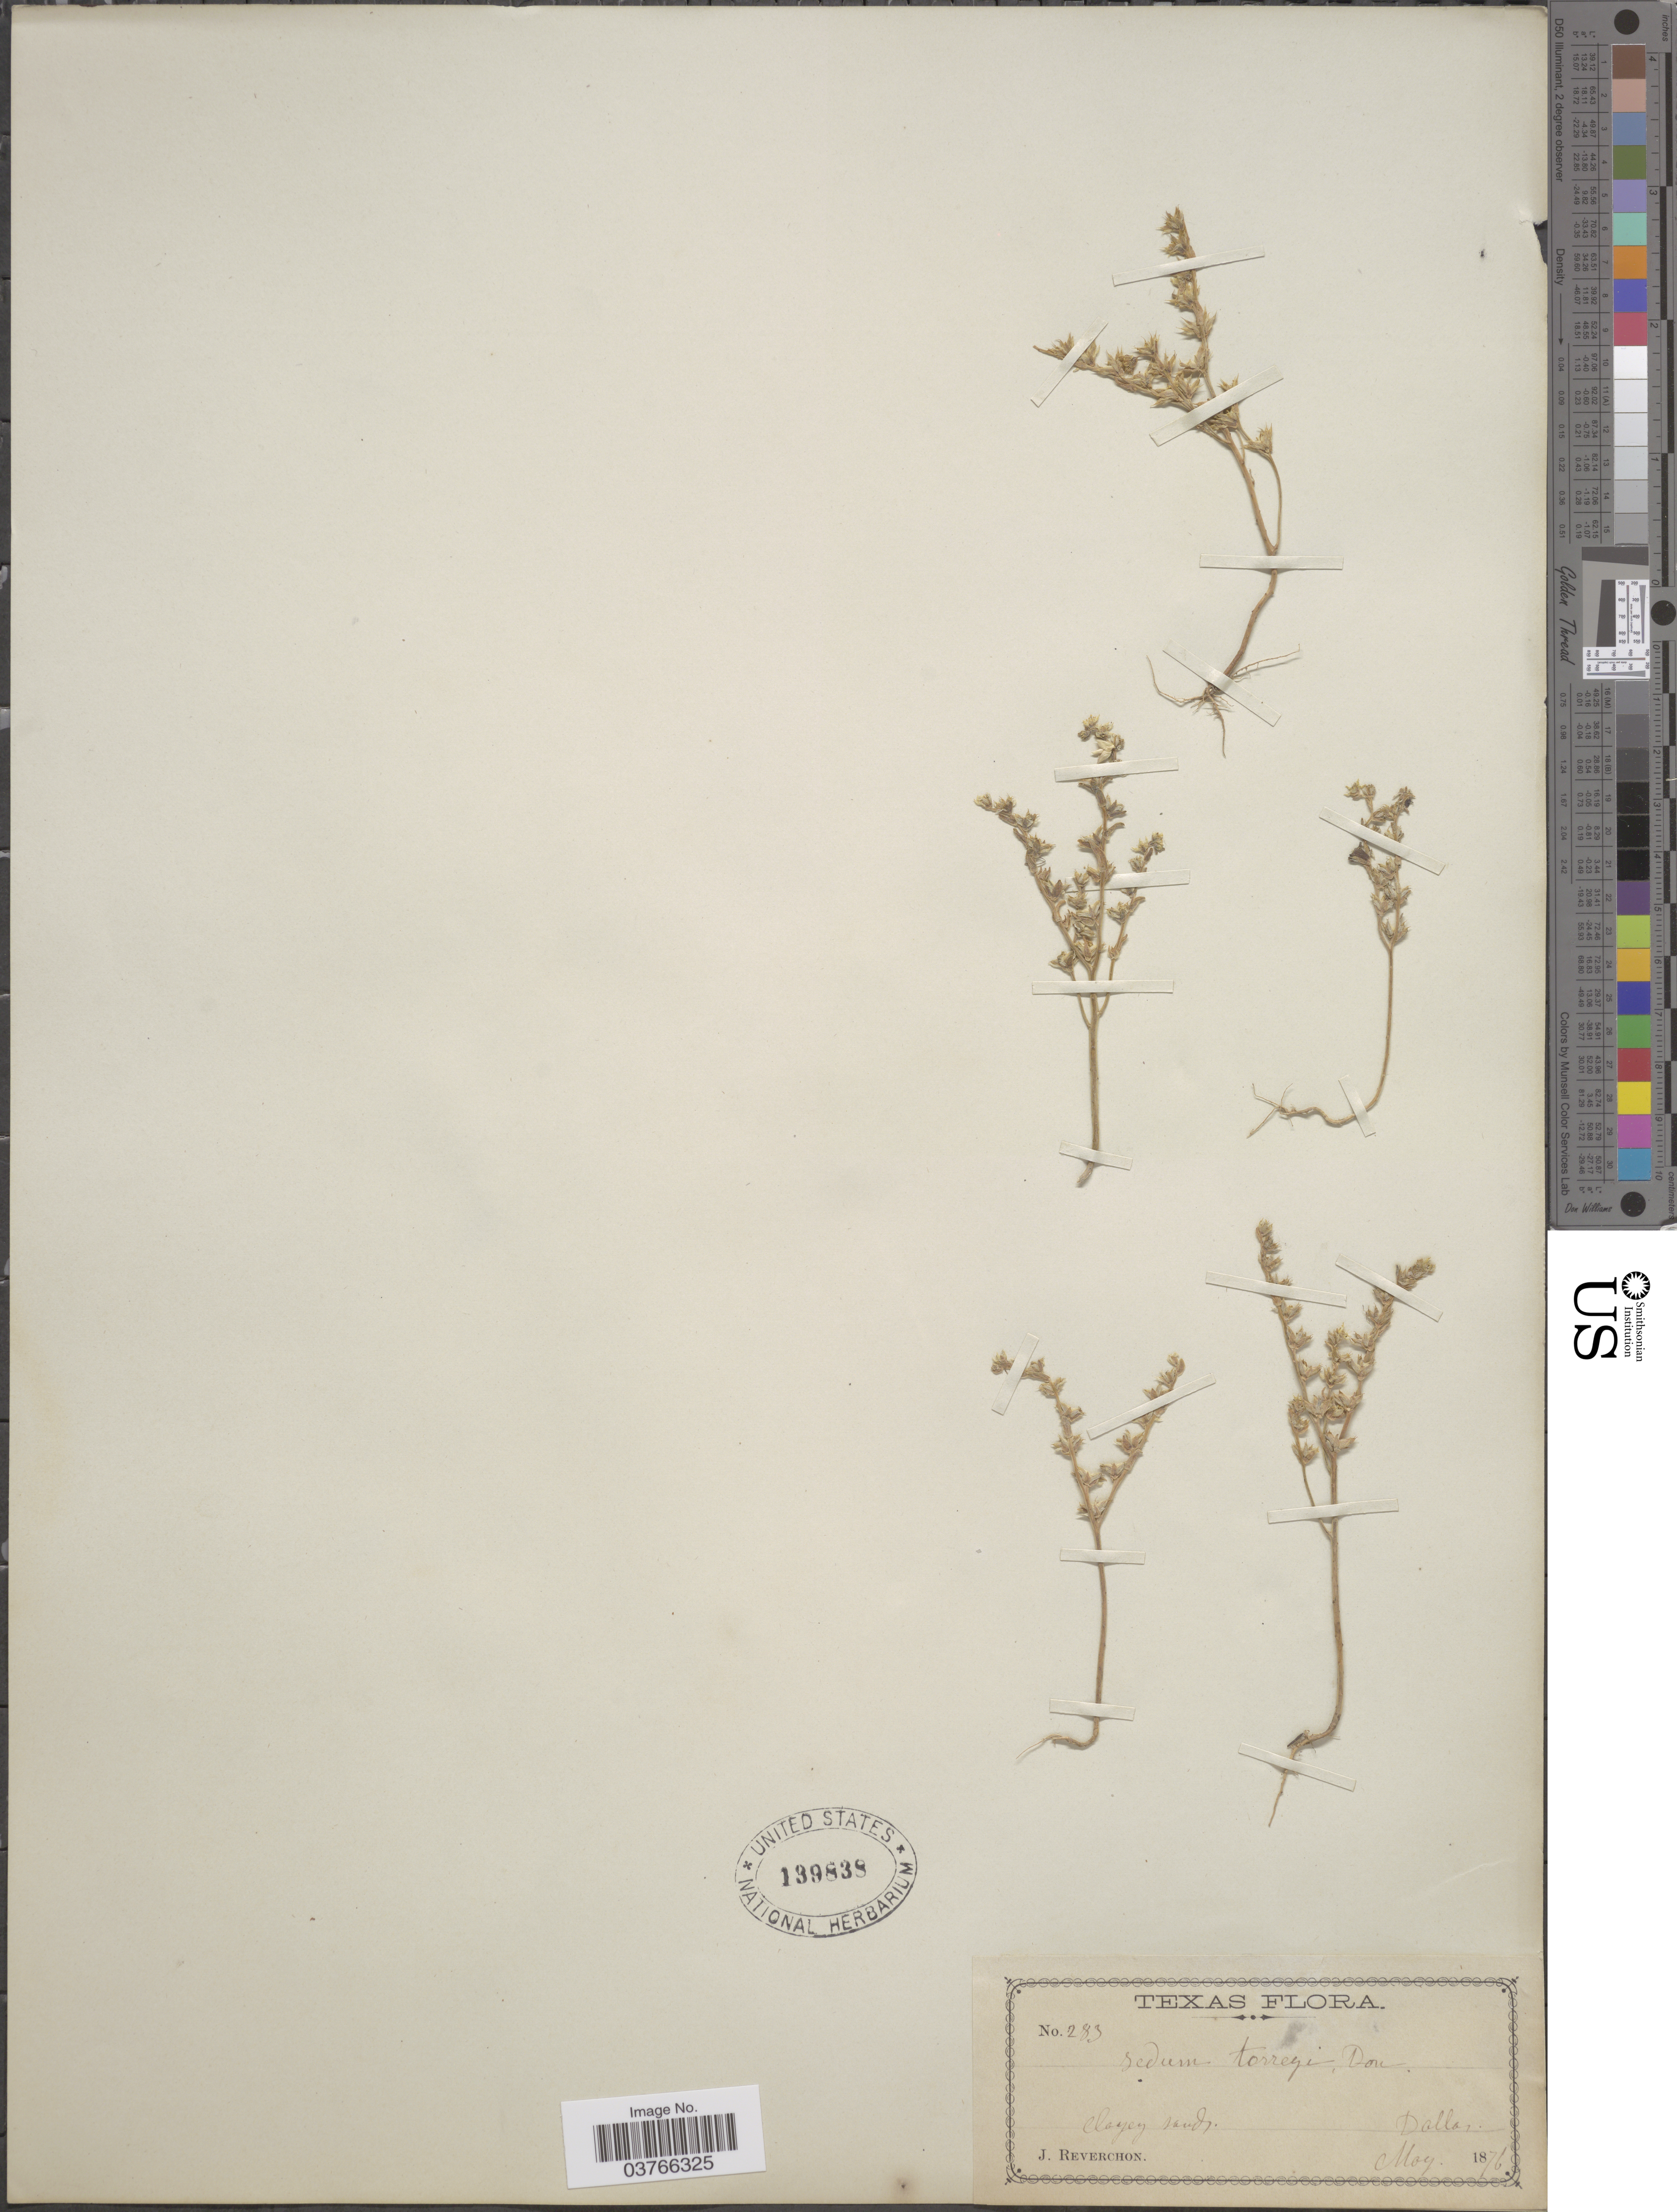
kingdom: Plantae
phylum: Tracheophyta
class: Magnoliopsida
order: Saxifragales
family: Crassulaceae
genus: Sedum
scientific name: Sedum nuttallianum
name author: Raf.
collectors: J. Reverchon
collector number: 283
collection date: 1876-05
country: United States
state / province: Texas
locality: Dallas.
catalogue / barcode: US 139838